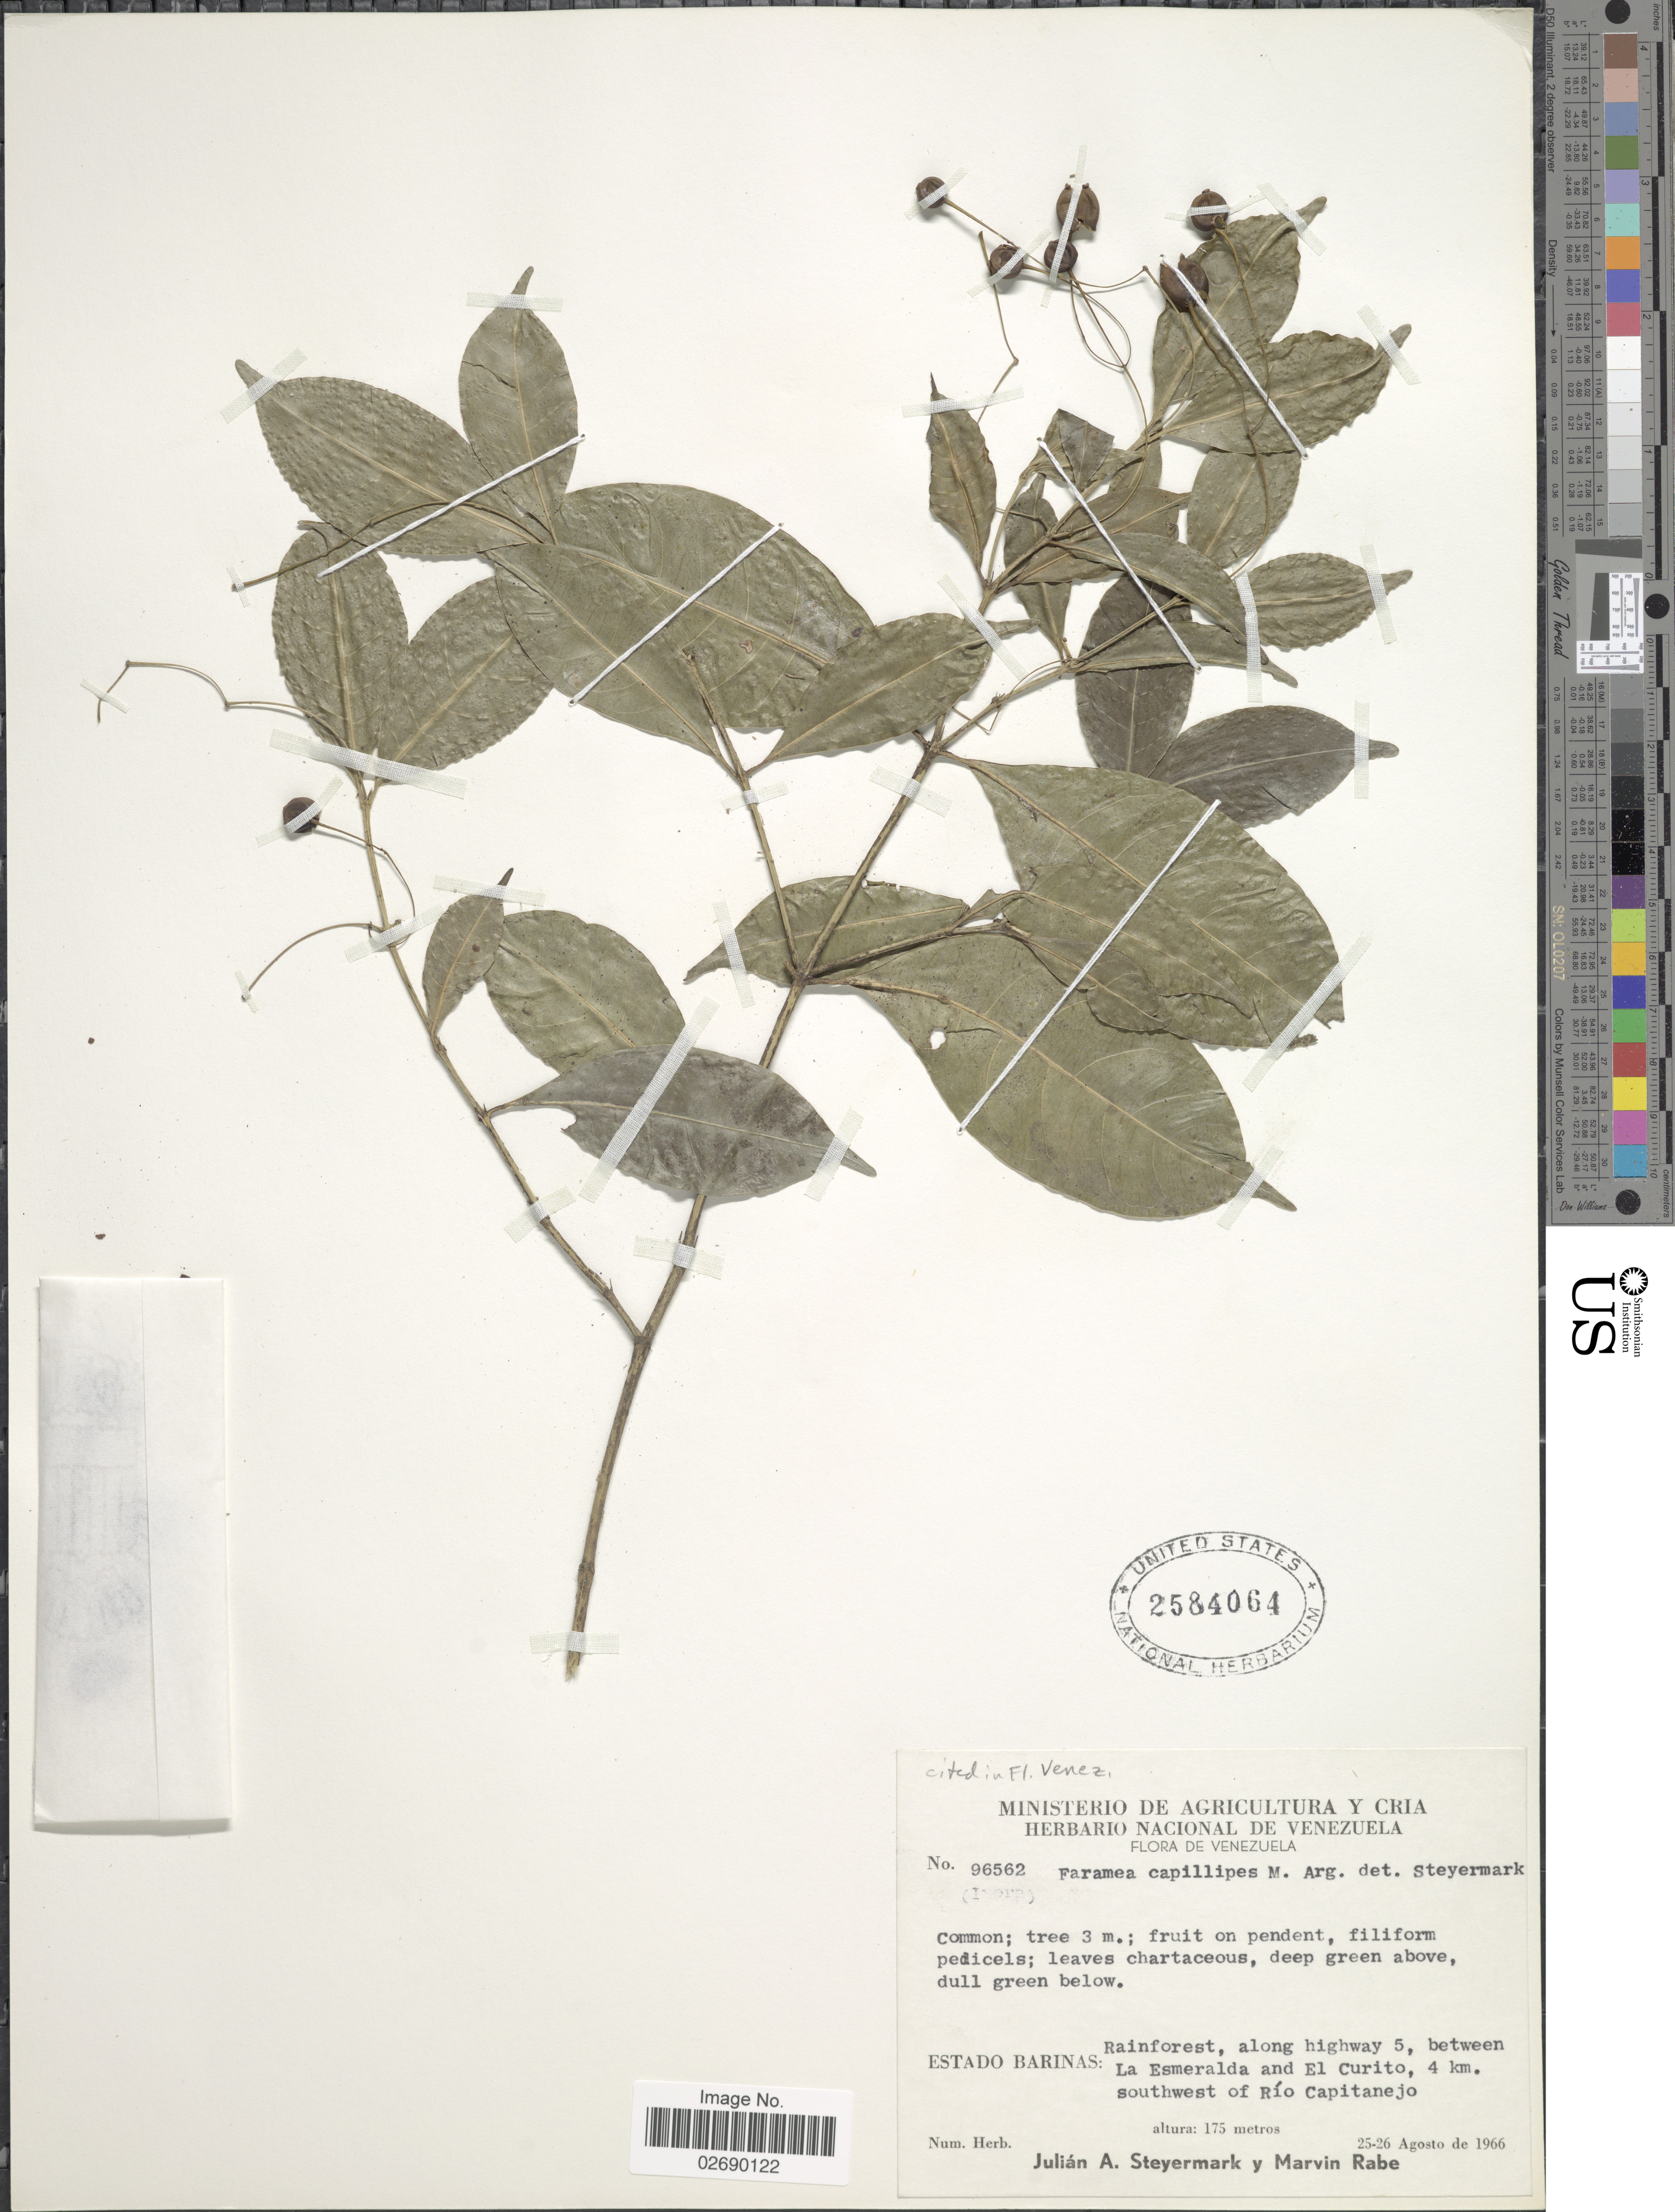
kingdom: Plantae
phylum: Tracheophyta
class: Magnoliopsida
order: Gentianales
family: Rubiaceae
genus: Faramea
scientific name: Faramea capillipes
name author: Müll. Arg.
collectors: J. Steyermark & M. Rabe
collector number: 96562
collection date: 1966-08-25/1966-08-26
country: Venezuela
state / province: Barinas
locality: Along highway 5, between La Esmeralda and El Curito,. 4 km southwest of Rio Capitanejo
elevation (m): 175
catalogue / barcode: US 2584064